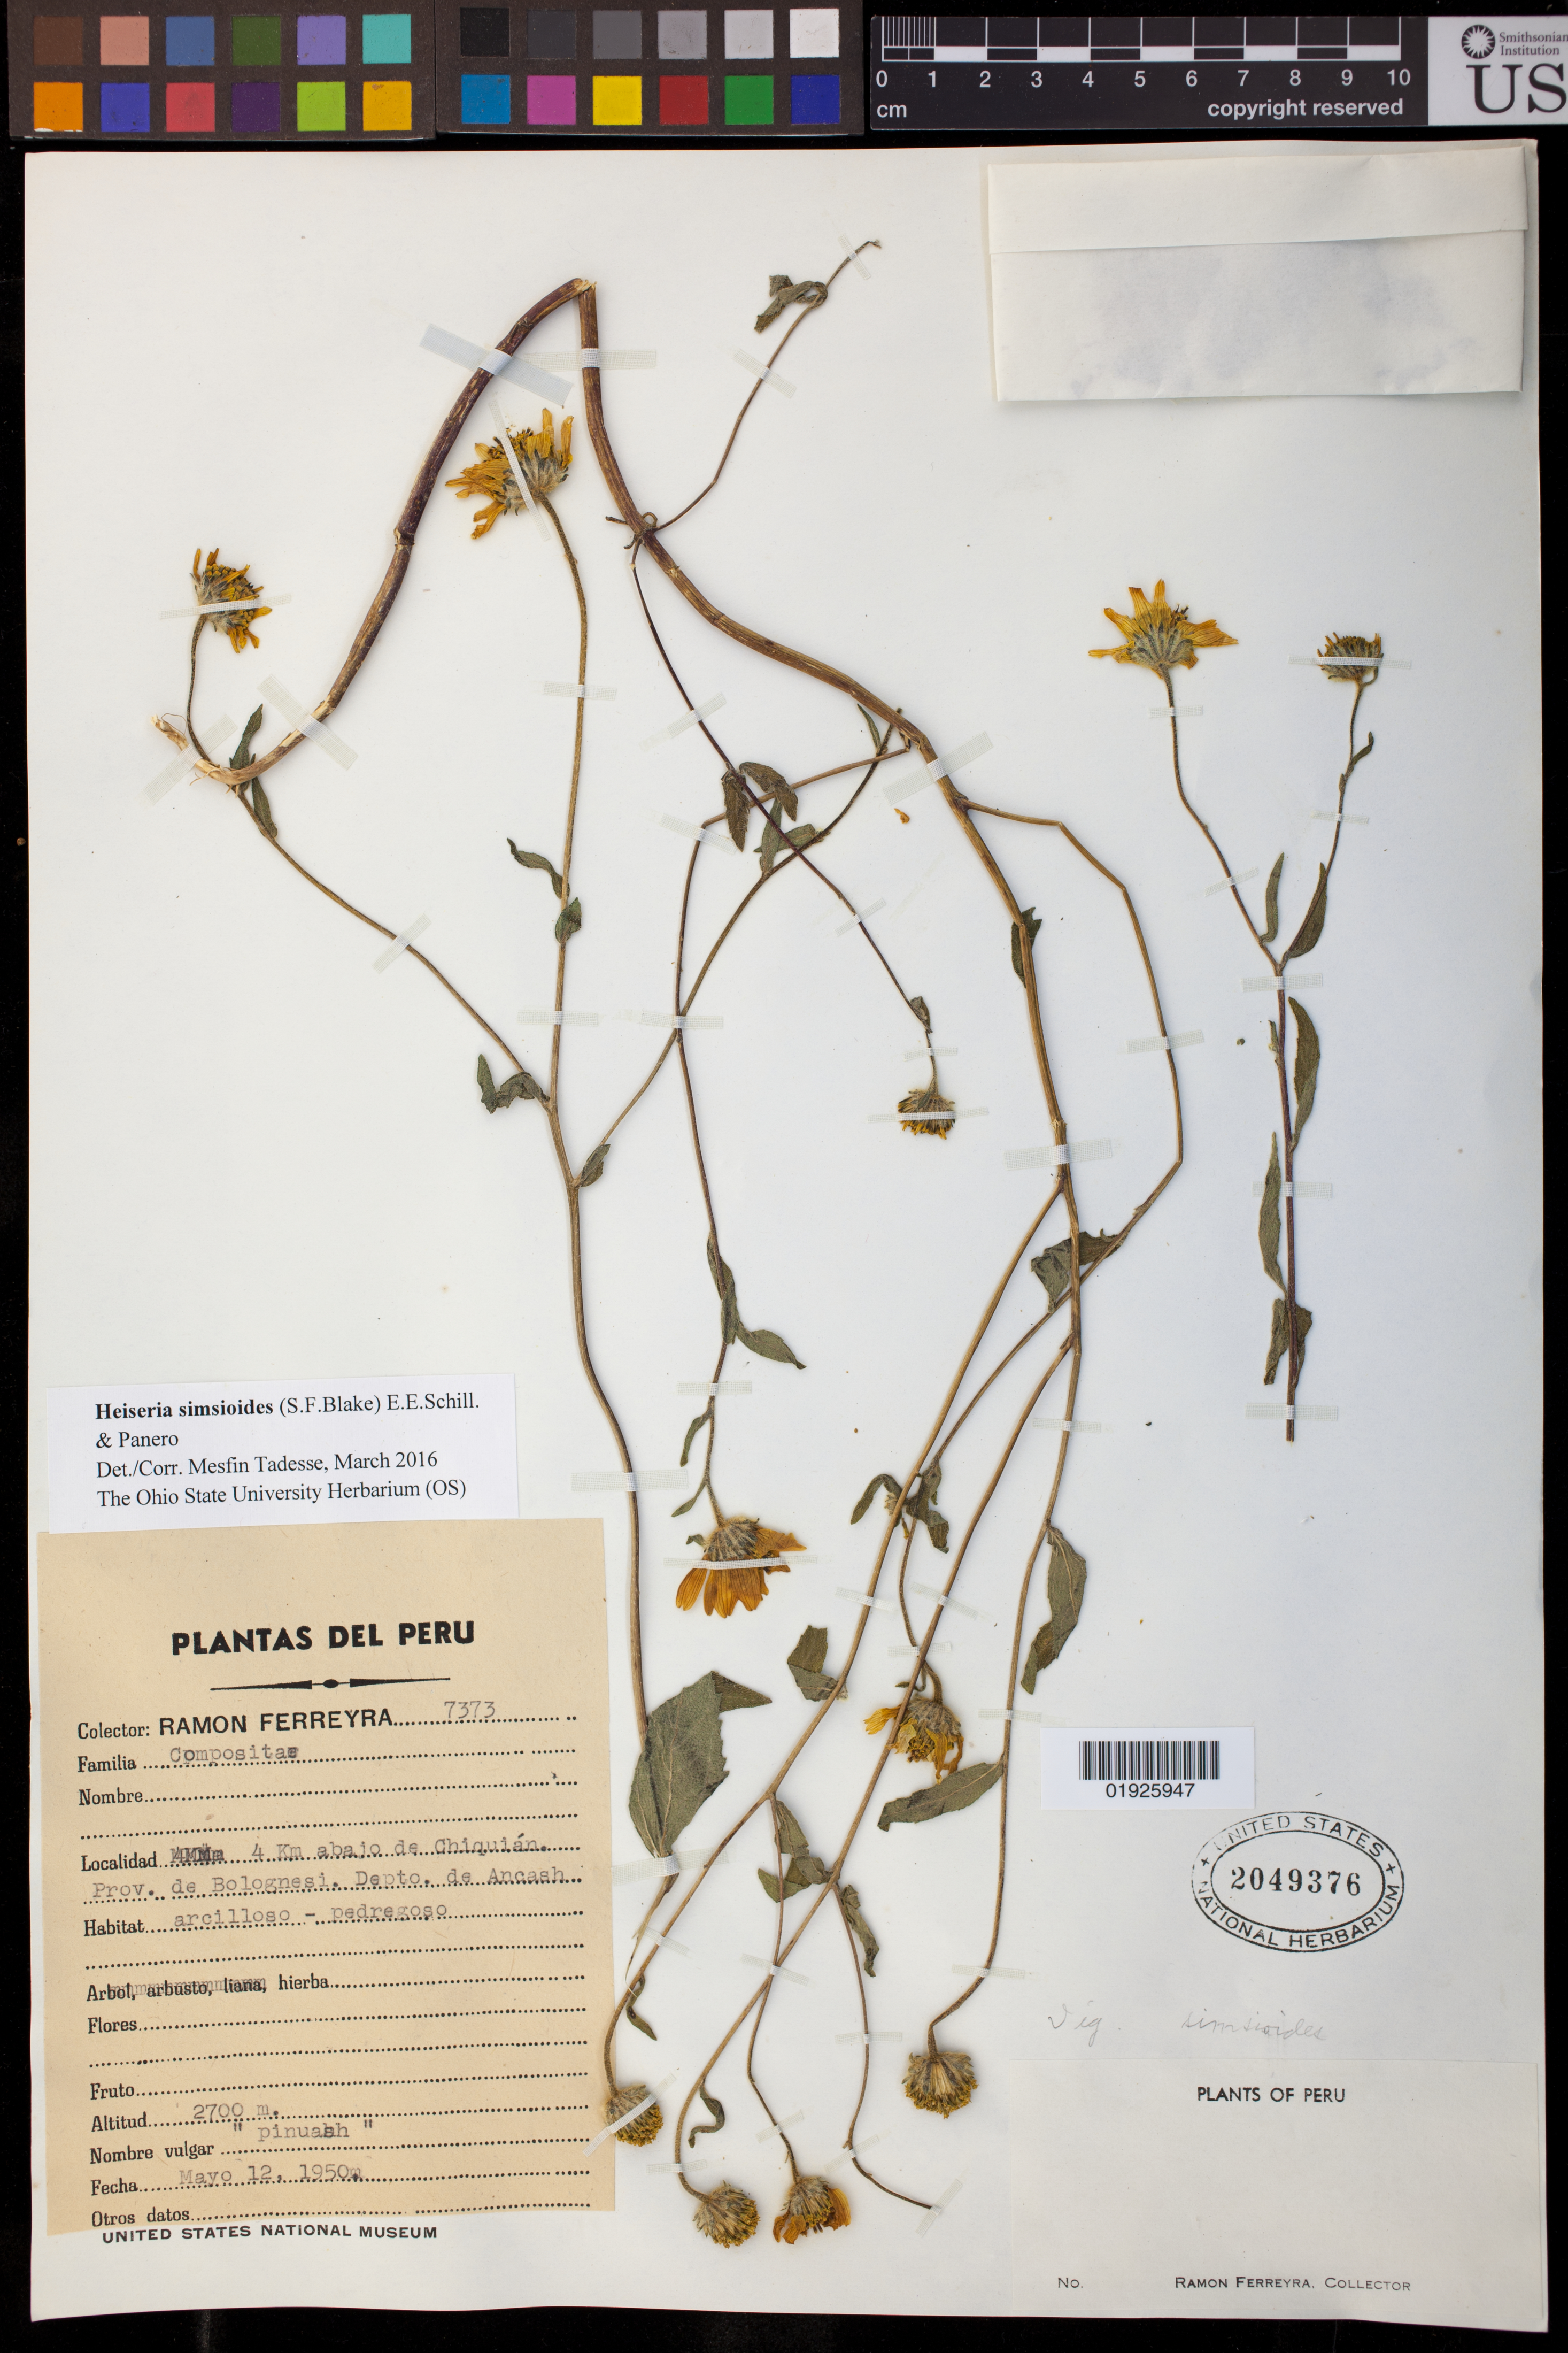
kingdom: Plantae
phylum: Tracheophyta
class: Magnoliopsida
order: Asterales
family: Asteraceae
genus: Heiseria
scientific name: Heiseria simsioides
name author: (S.F. Blake) E.E. Schill. & Panero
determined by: Tadesse, M.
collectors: R. A. Ferreyra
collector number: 7373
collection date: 1950-05-12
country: Peru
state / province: Ancash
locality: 4 Km abajo de Chiquián, prov. de Bolognasi, Depto de Ancash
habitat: arcilloso - pedregoso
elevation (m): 2700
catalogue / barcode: US 2049376